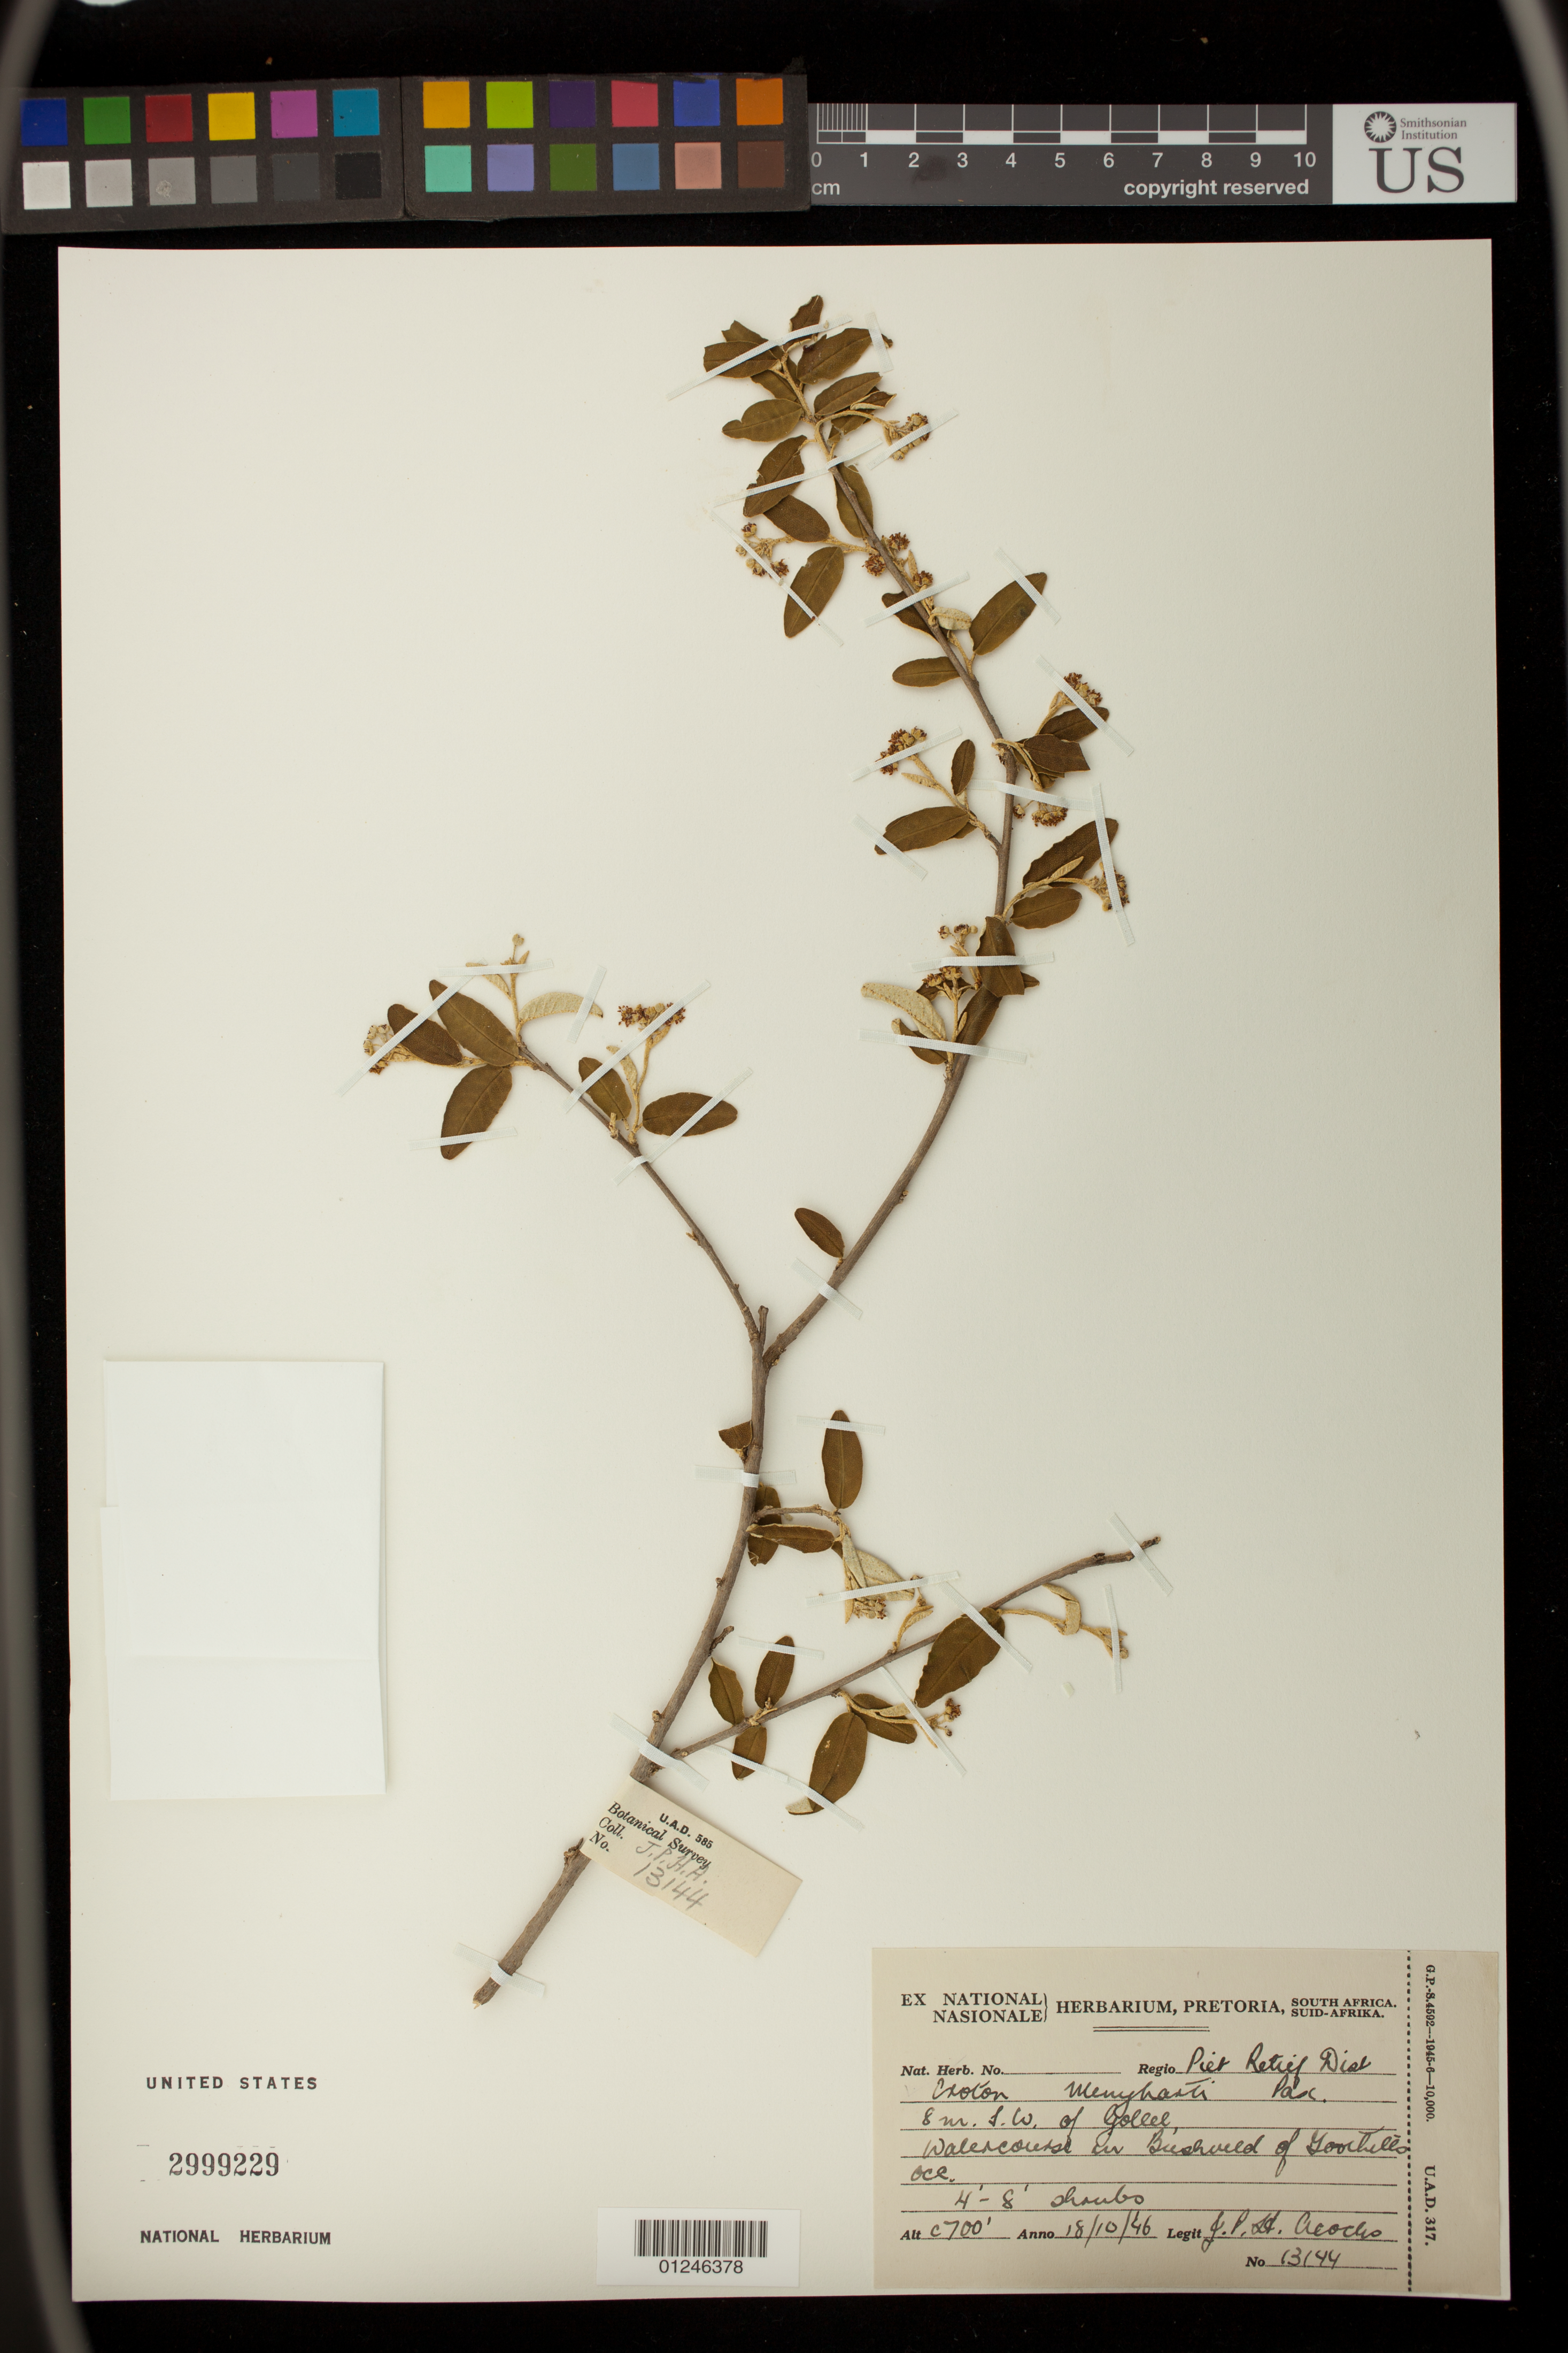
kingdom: Plantae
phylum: Tracheophyta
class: Magnoliopsida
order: Malpighiales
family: Euphorbiaceae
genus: Croton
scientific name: Croton menyharthii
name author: Pax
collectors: J. Aeocko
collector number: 13144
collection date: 1946-10-18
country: South Africa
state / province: Mpumalanga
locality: Piet Retief Dist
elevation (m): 213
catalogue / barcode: US 2999229